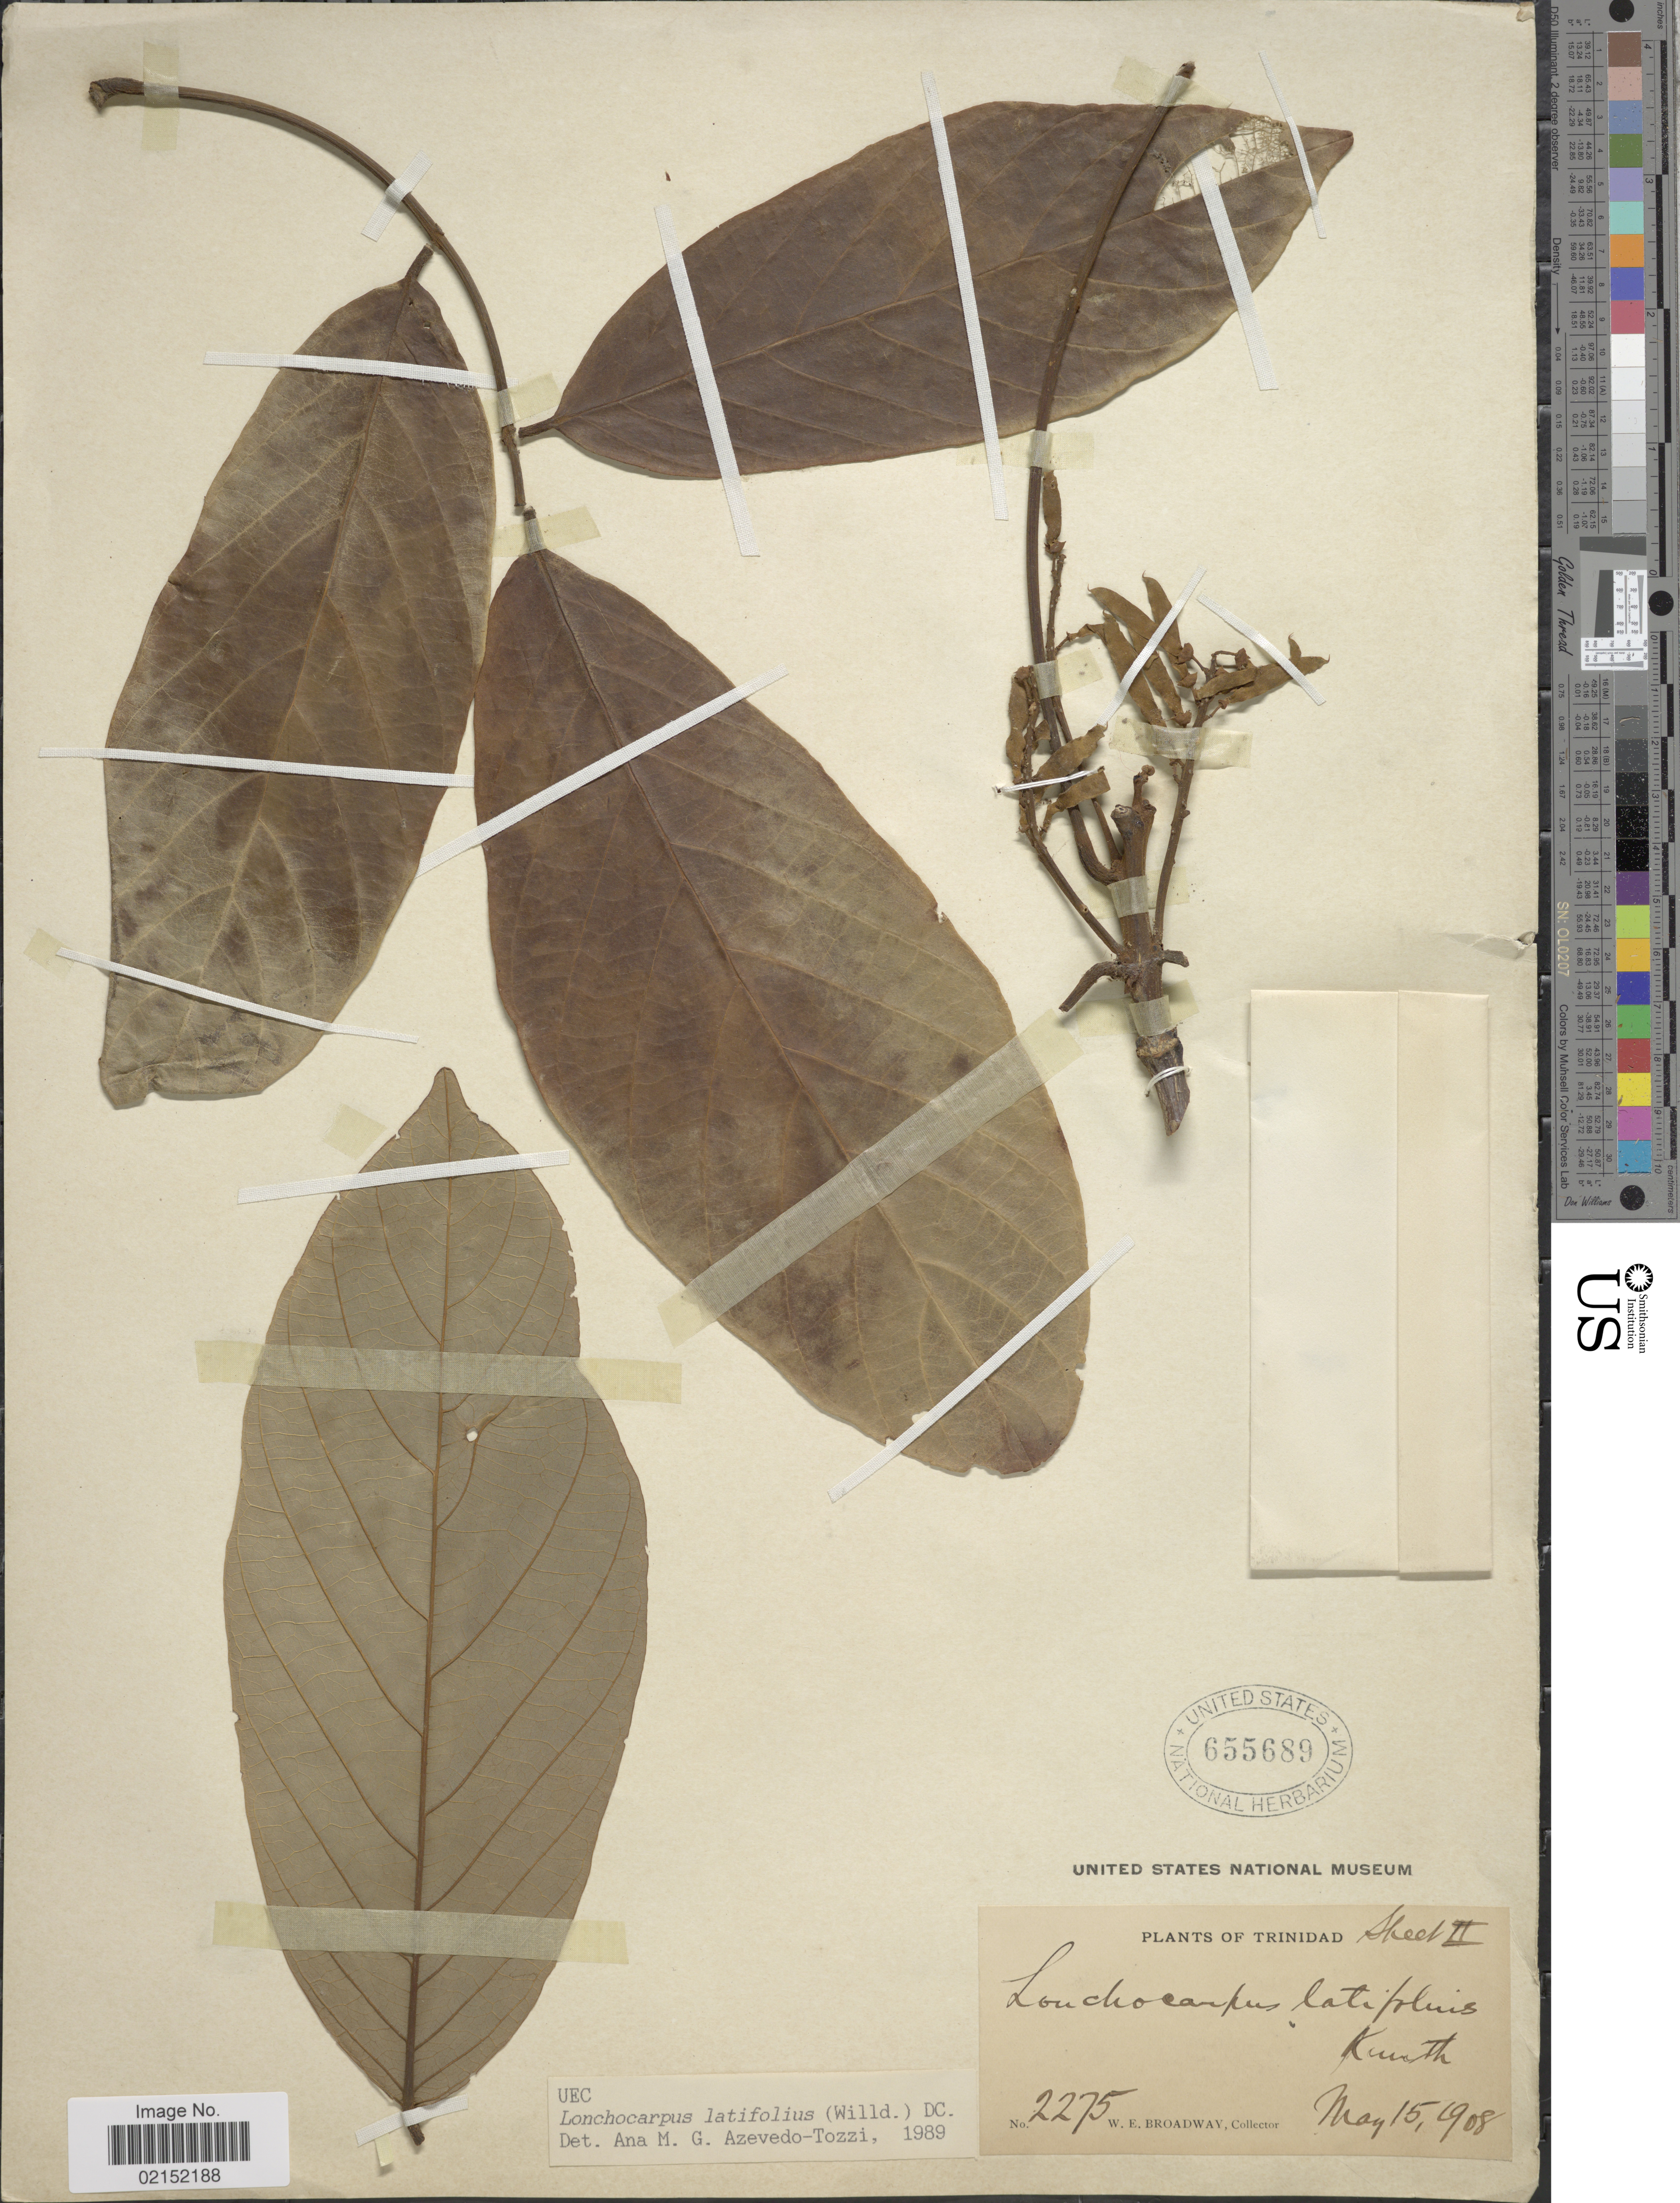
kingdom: Plantae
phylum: Tracheophyta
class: Magnoliopsida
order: Fabales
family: Fabaceae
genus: Lonchocarpus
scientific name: Lonchocarpus latifolius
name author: (Willd.) Kunth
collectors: W. E. Broadway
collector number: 2275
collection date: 1908-05-15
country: Trinidad and Tobago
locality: Trinidad.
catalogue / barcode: US 655689